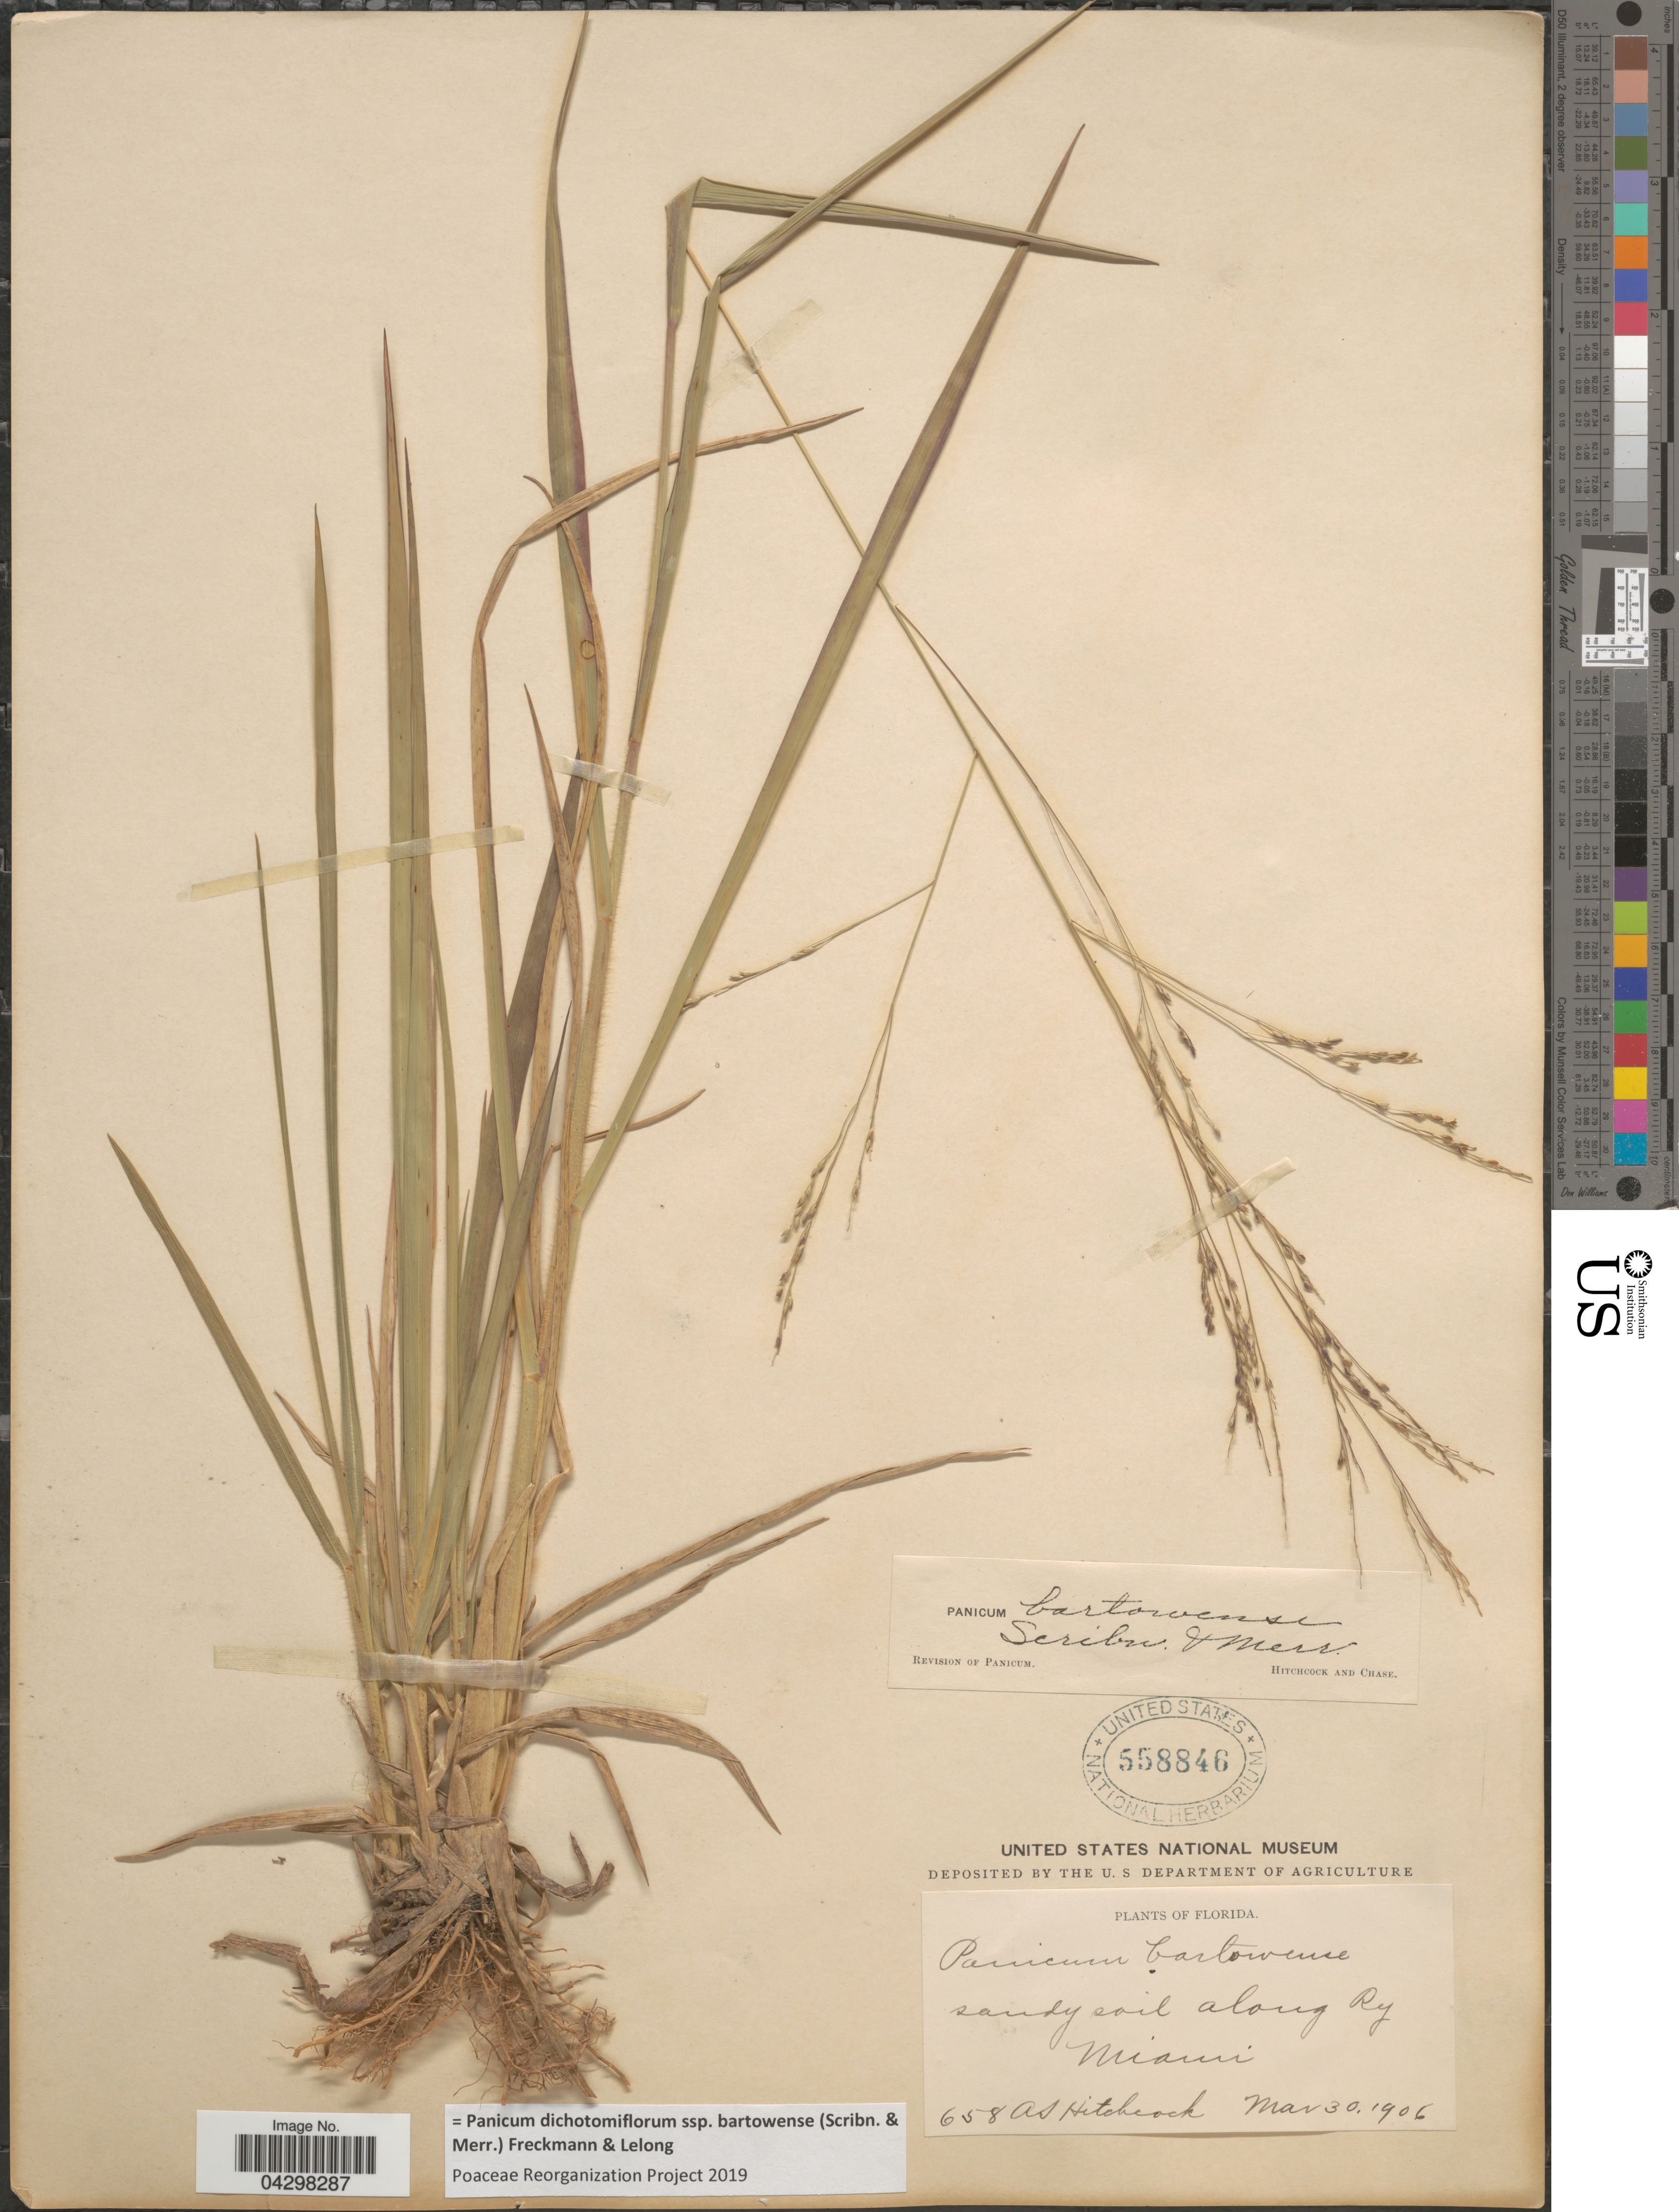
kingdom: Plantae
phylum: Tracheophyta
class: Liliopsida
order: Poales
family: Poaceae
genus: Panicum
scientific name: Panicum dichotomiflorum subsp. bartowense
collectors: A. S. Hitchcock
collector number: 658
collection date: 1906-03-30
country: United States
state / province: Florida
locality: Sandy soil along Ry. Miami.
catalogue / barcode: US 558846